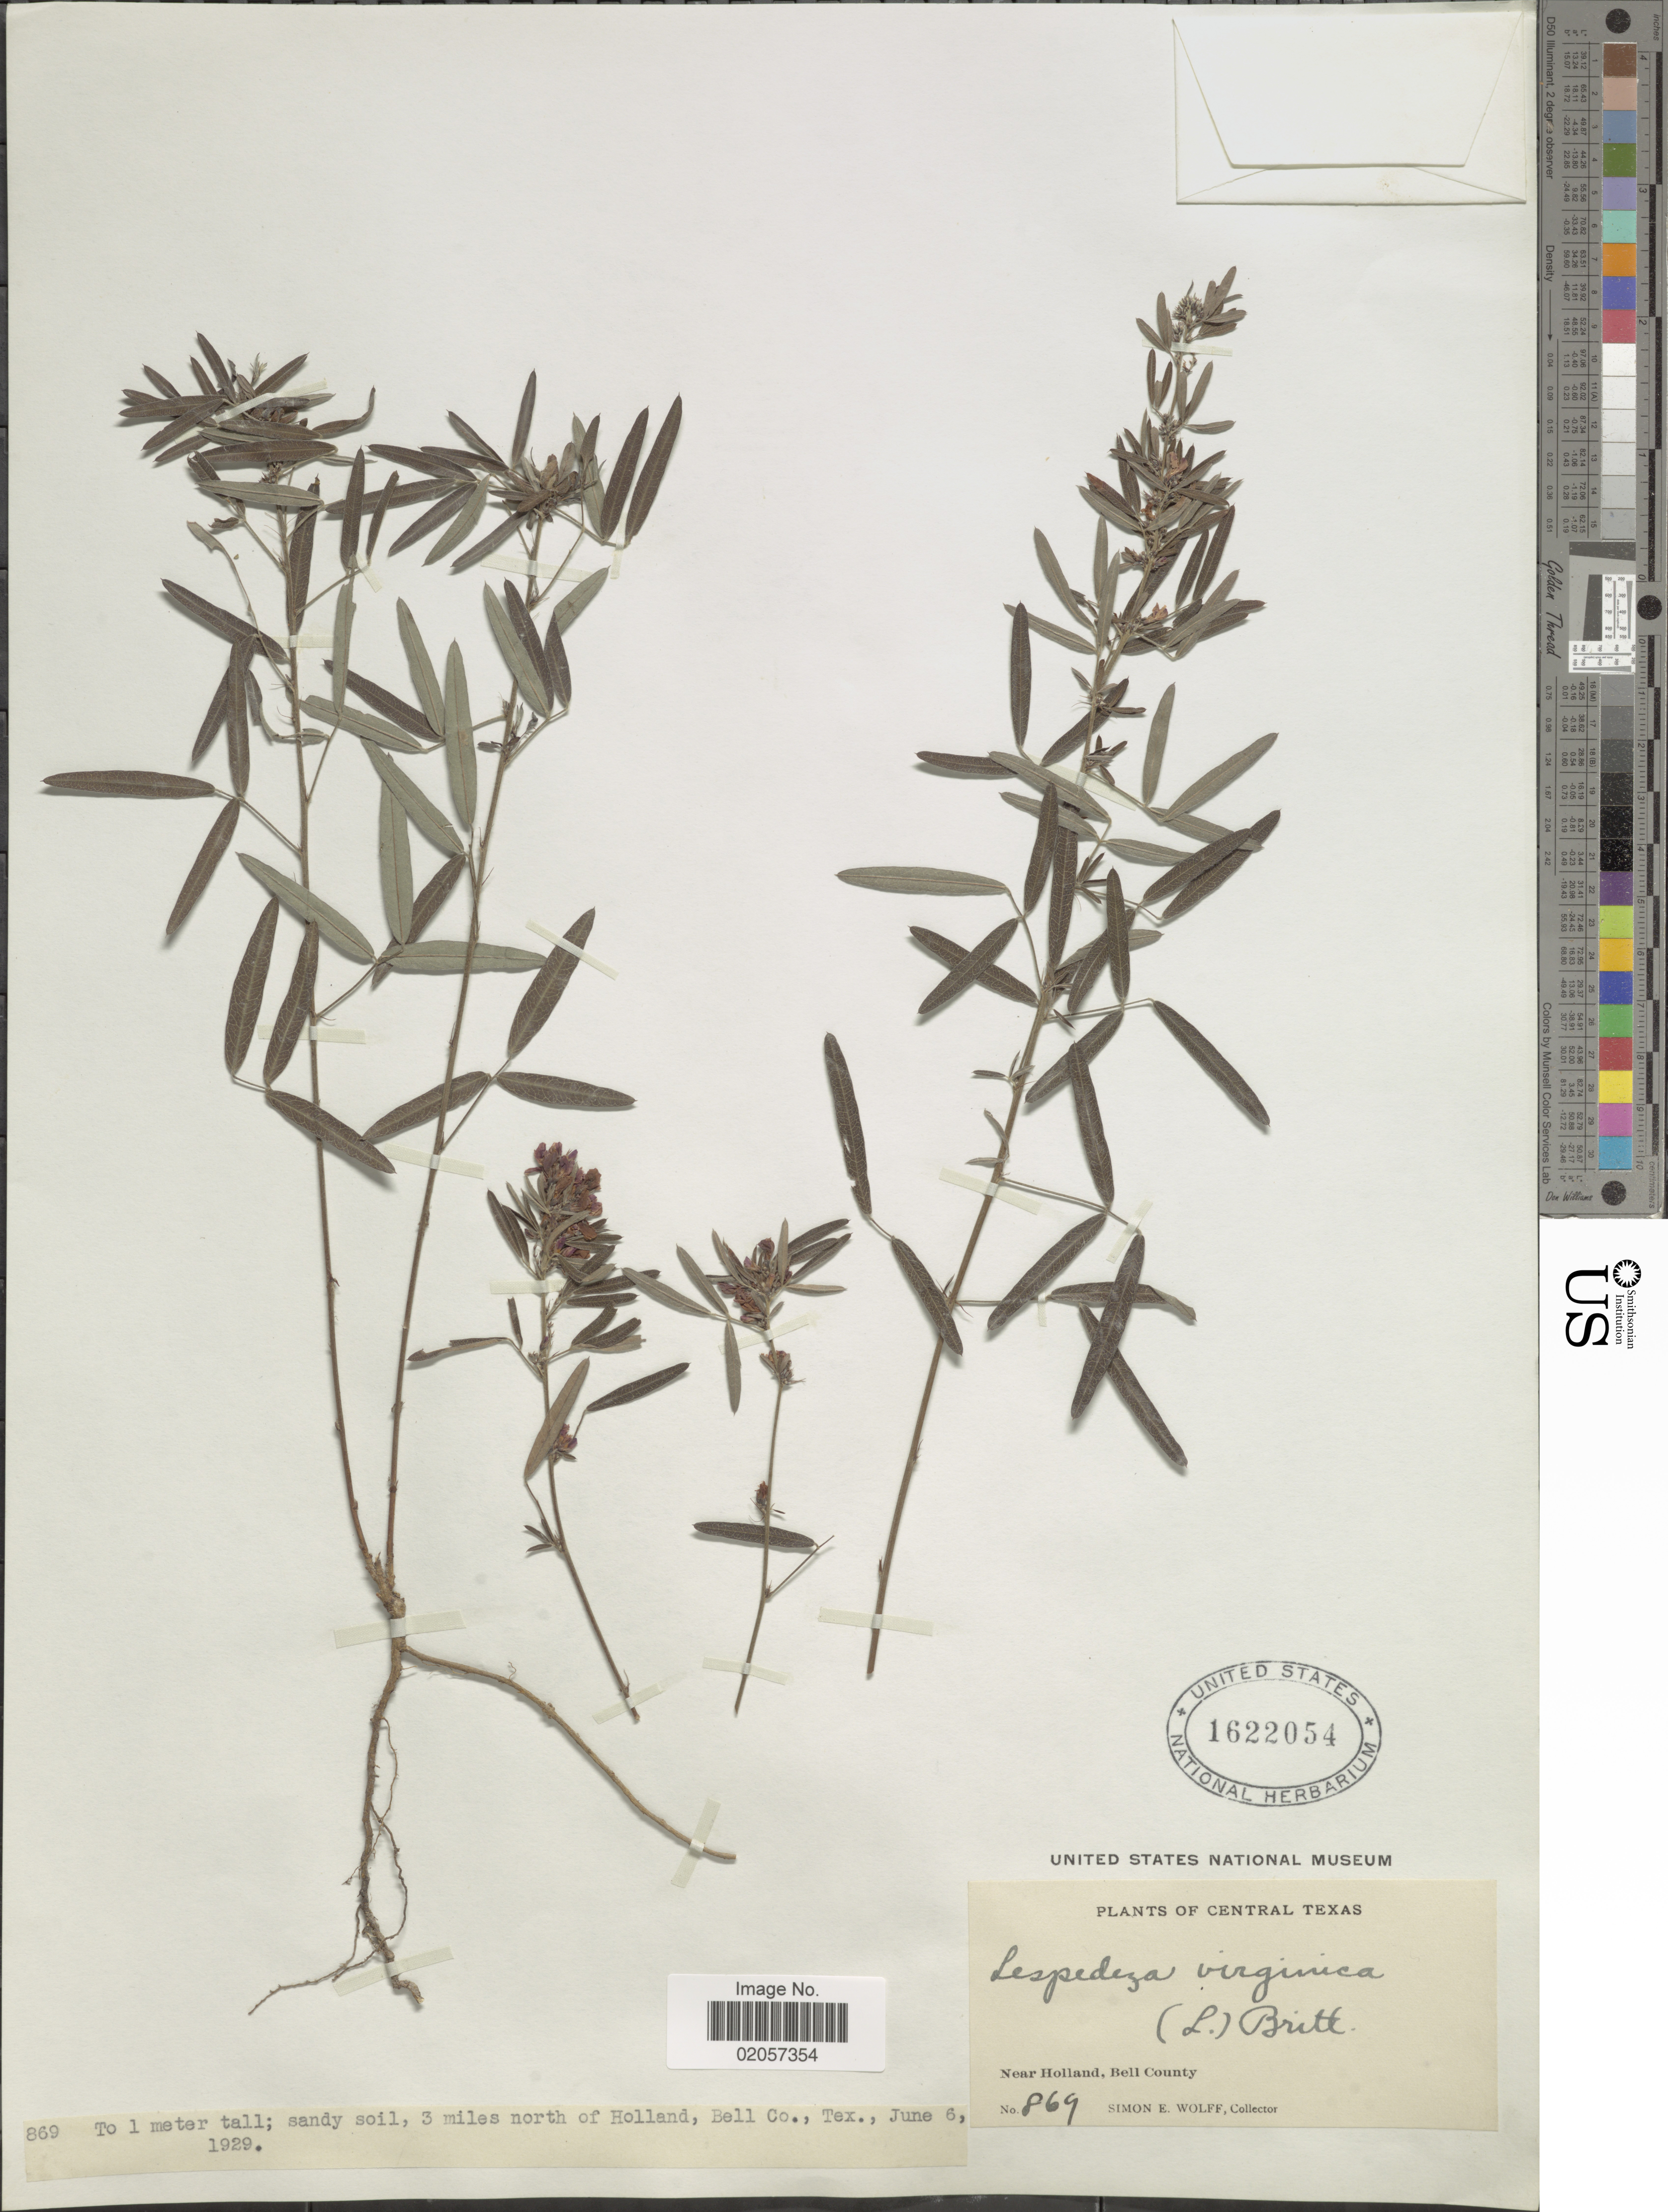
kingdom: Plantae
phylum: Tracheophyta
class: Magnoliopsida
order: Fabales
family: Fabaceae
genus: Lespedeza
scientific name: Lespedeza virginica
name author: (L.) Britton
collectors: S. E. Wolff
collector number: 869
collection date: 1929-06-06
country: United States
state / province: Texas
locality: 3 miles north of Holland, Bell County. near Holland,Central Texas.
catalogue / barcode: US 1622054